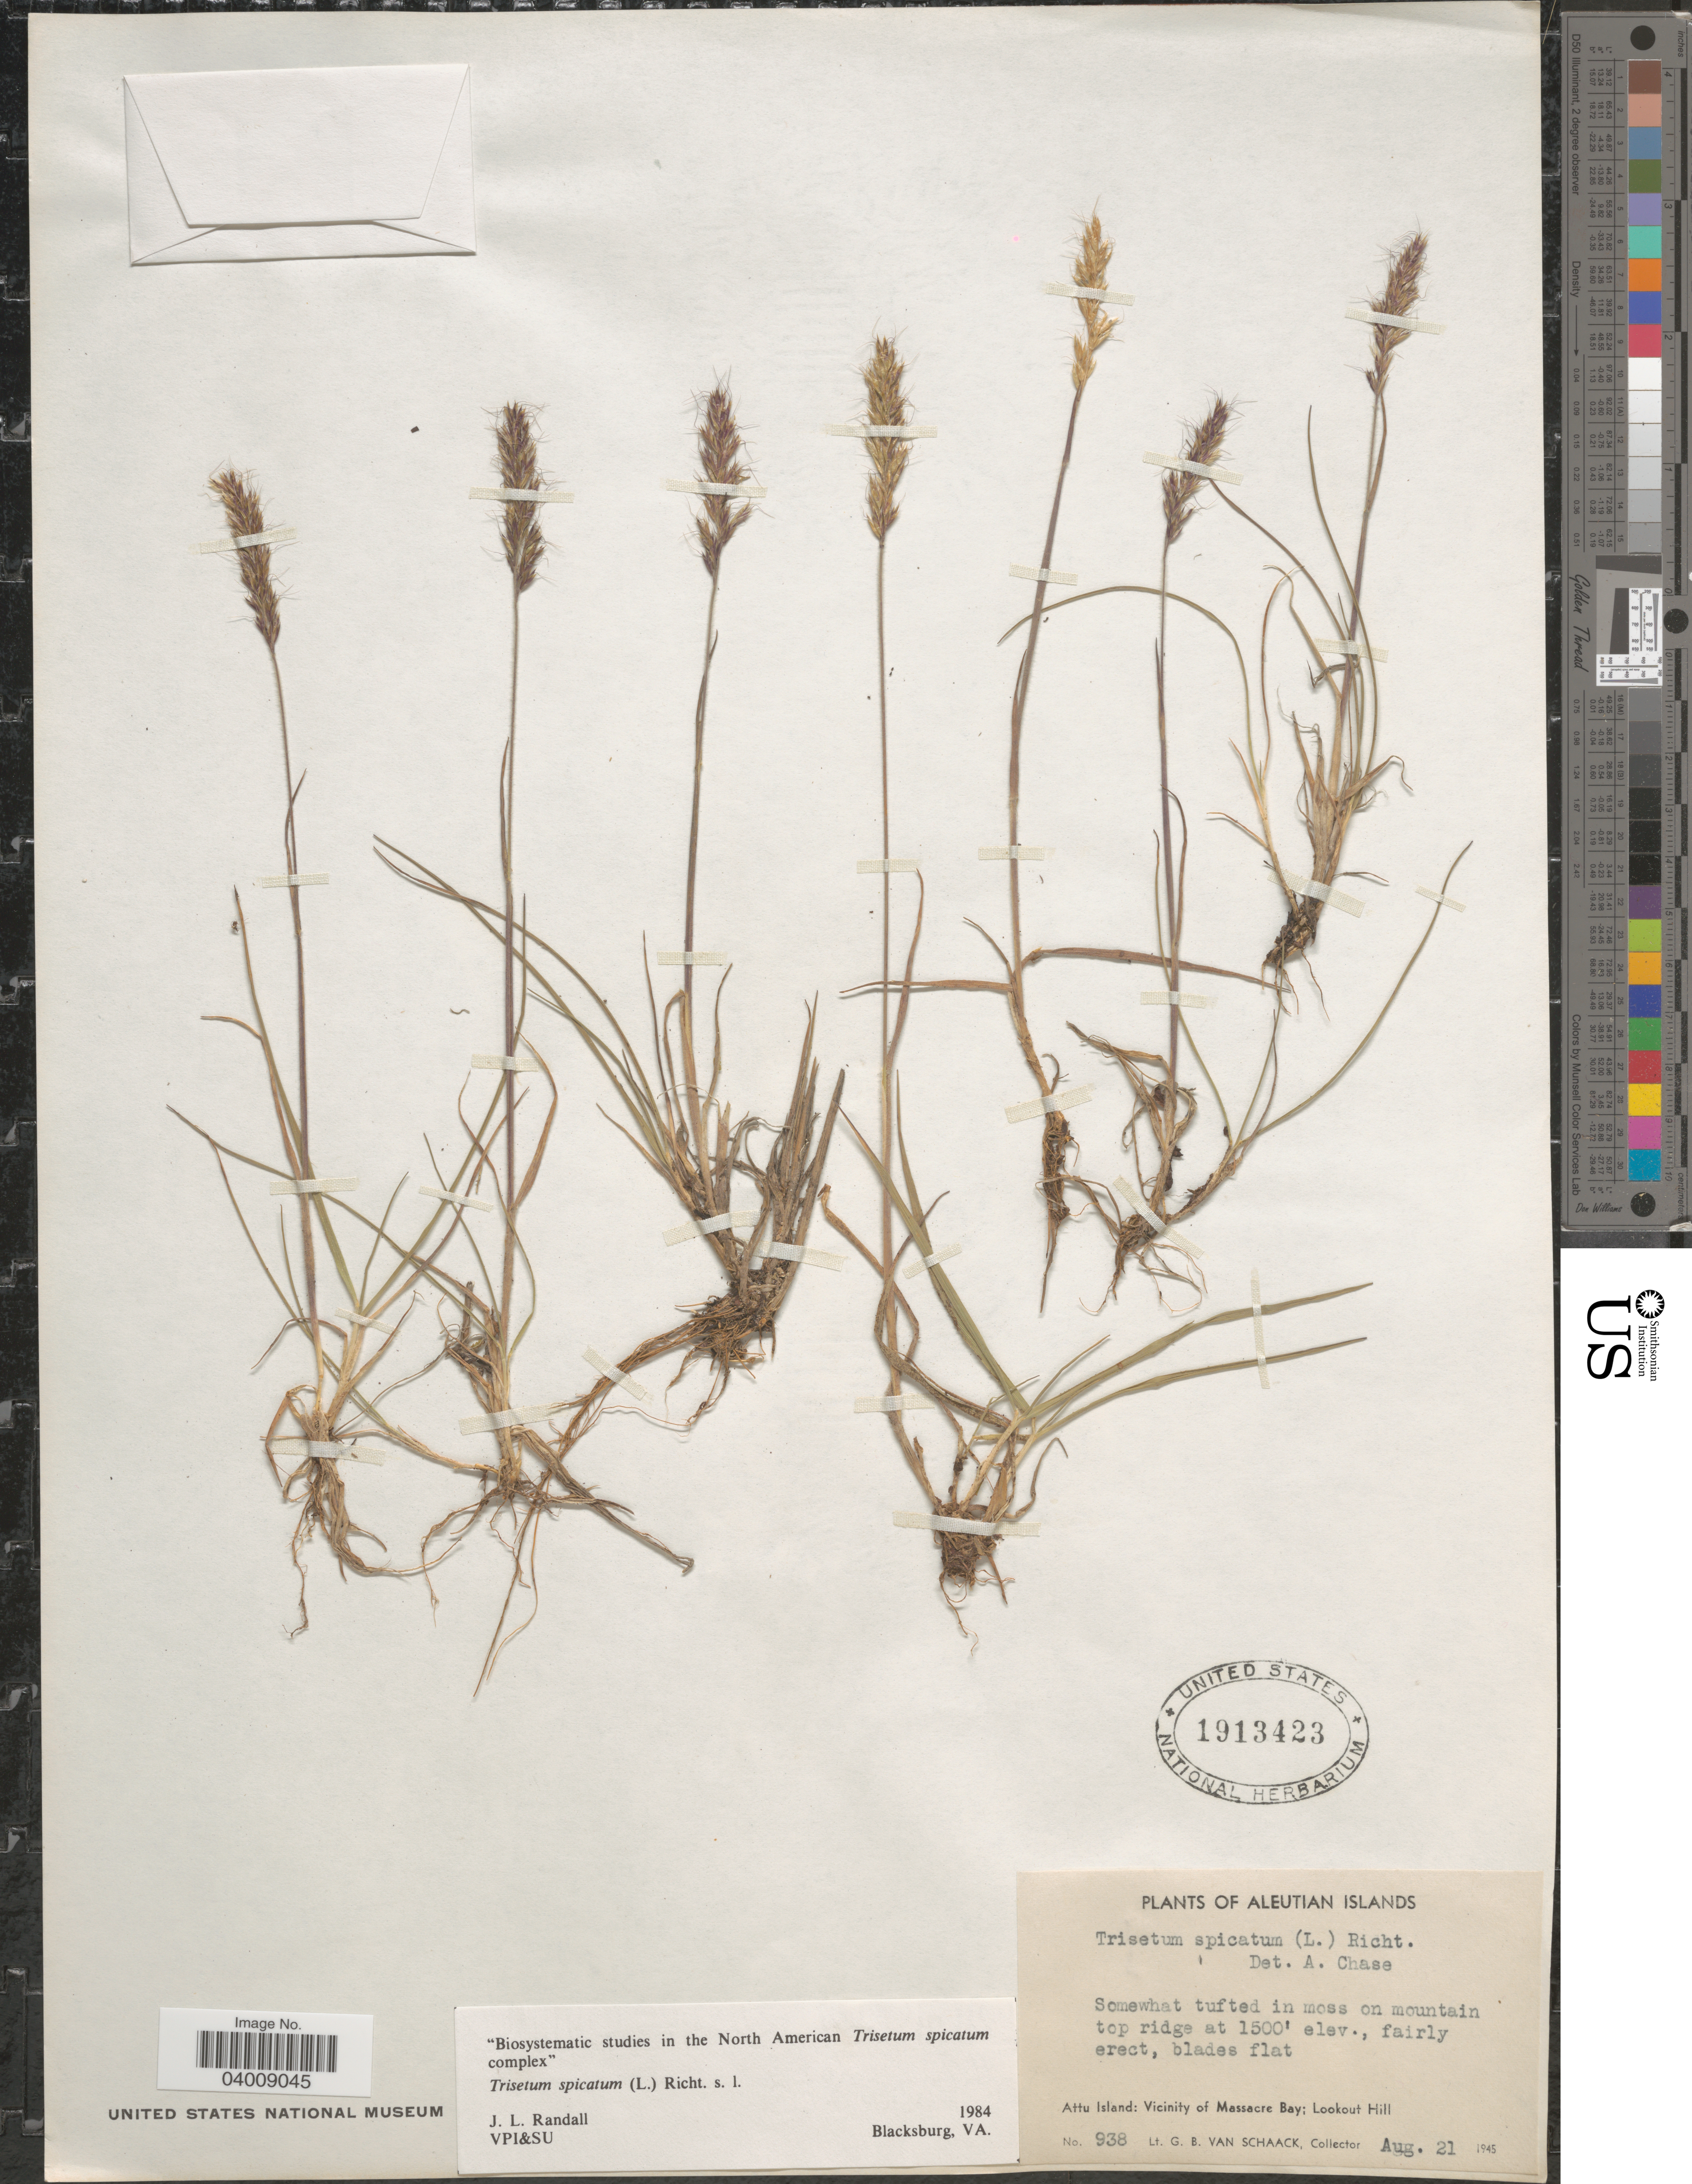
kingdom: Plantae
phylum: Tracheophyta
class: Liliopsida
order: Poales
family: Poaceae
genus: Koeleria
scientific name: Koeleria spicata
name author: (L.) Barberá et al.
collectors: G. Van Schaak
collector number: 938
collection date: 1945-08-21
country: United States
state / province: Alaska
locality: Aleutian Islands. Attu Island: Vicinity of Massacre Bay; Lookout Hill.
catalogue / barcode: US 1913423